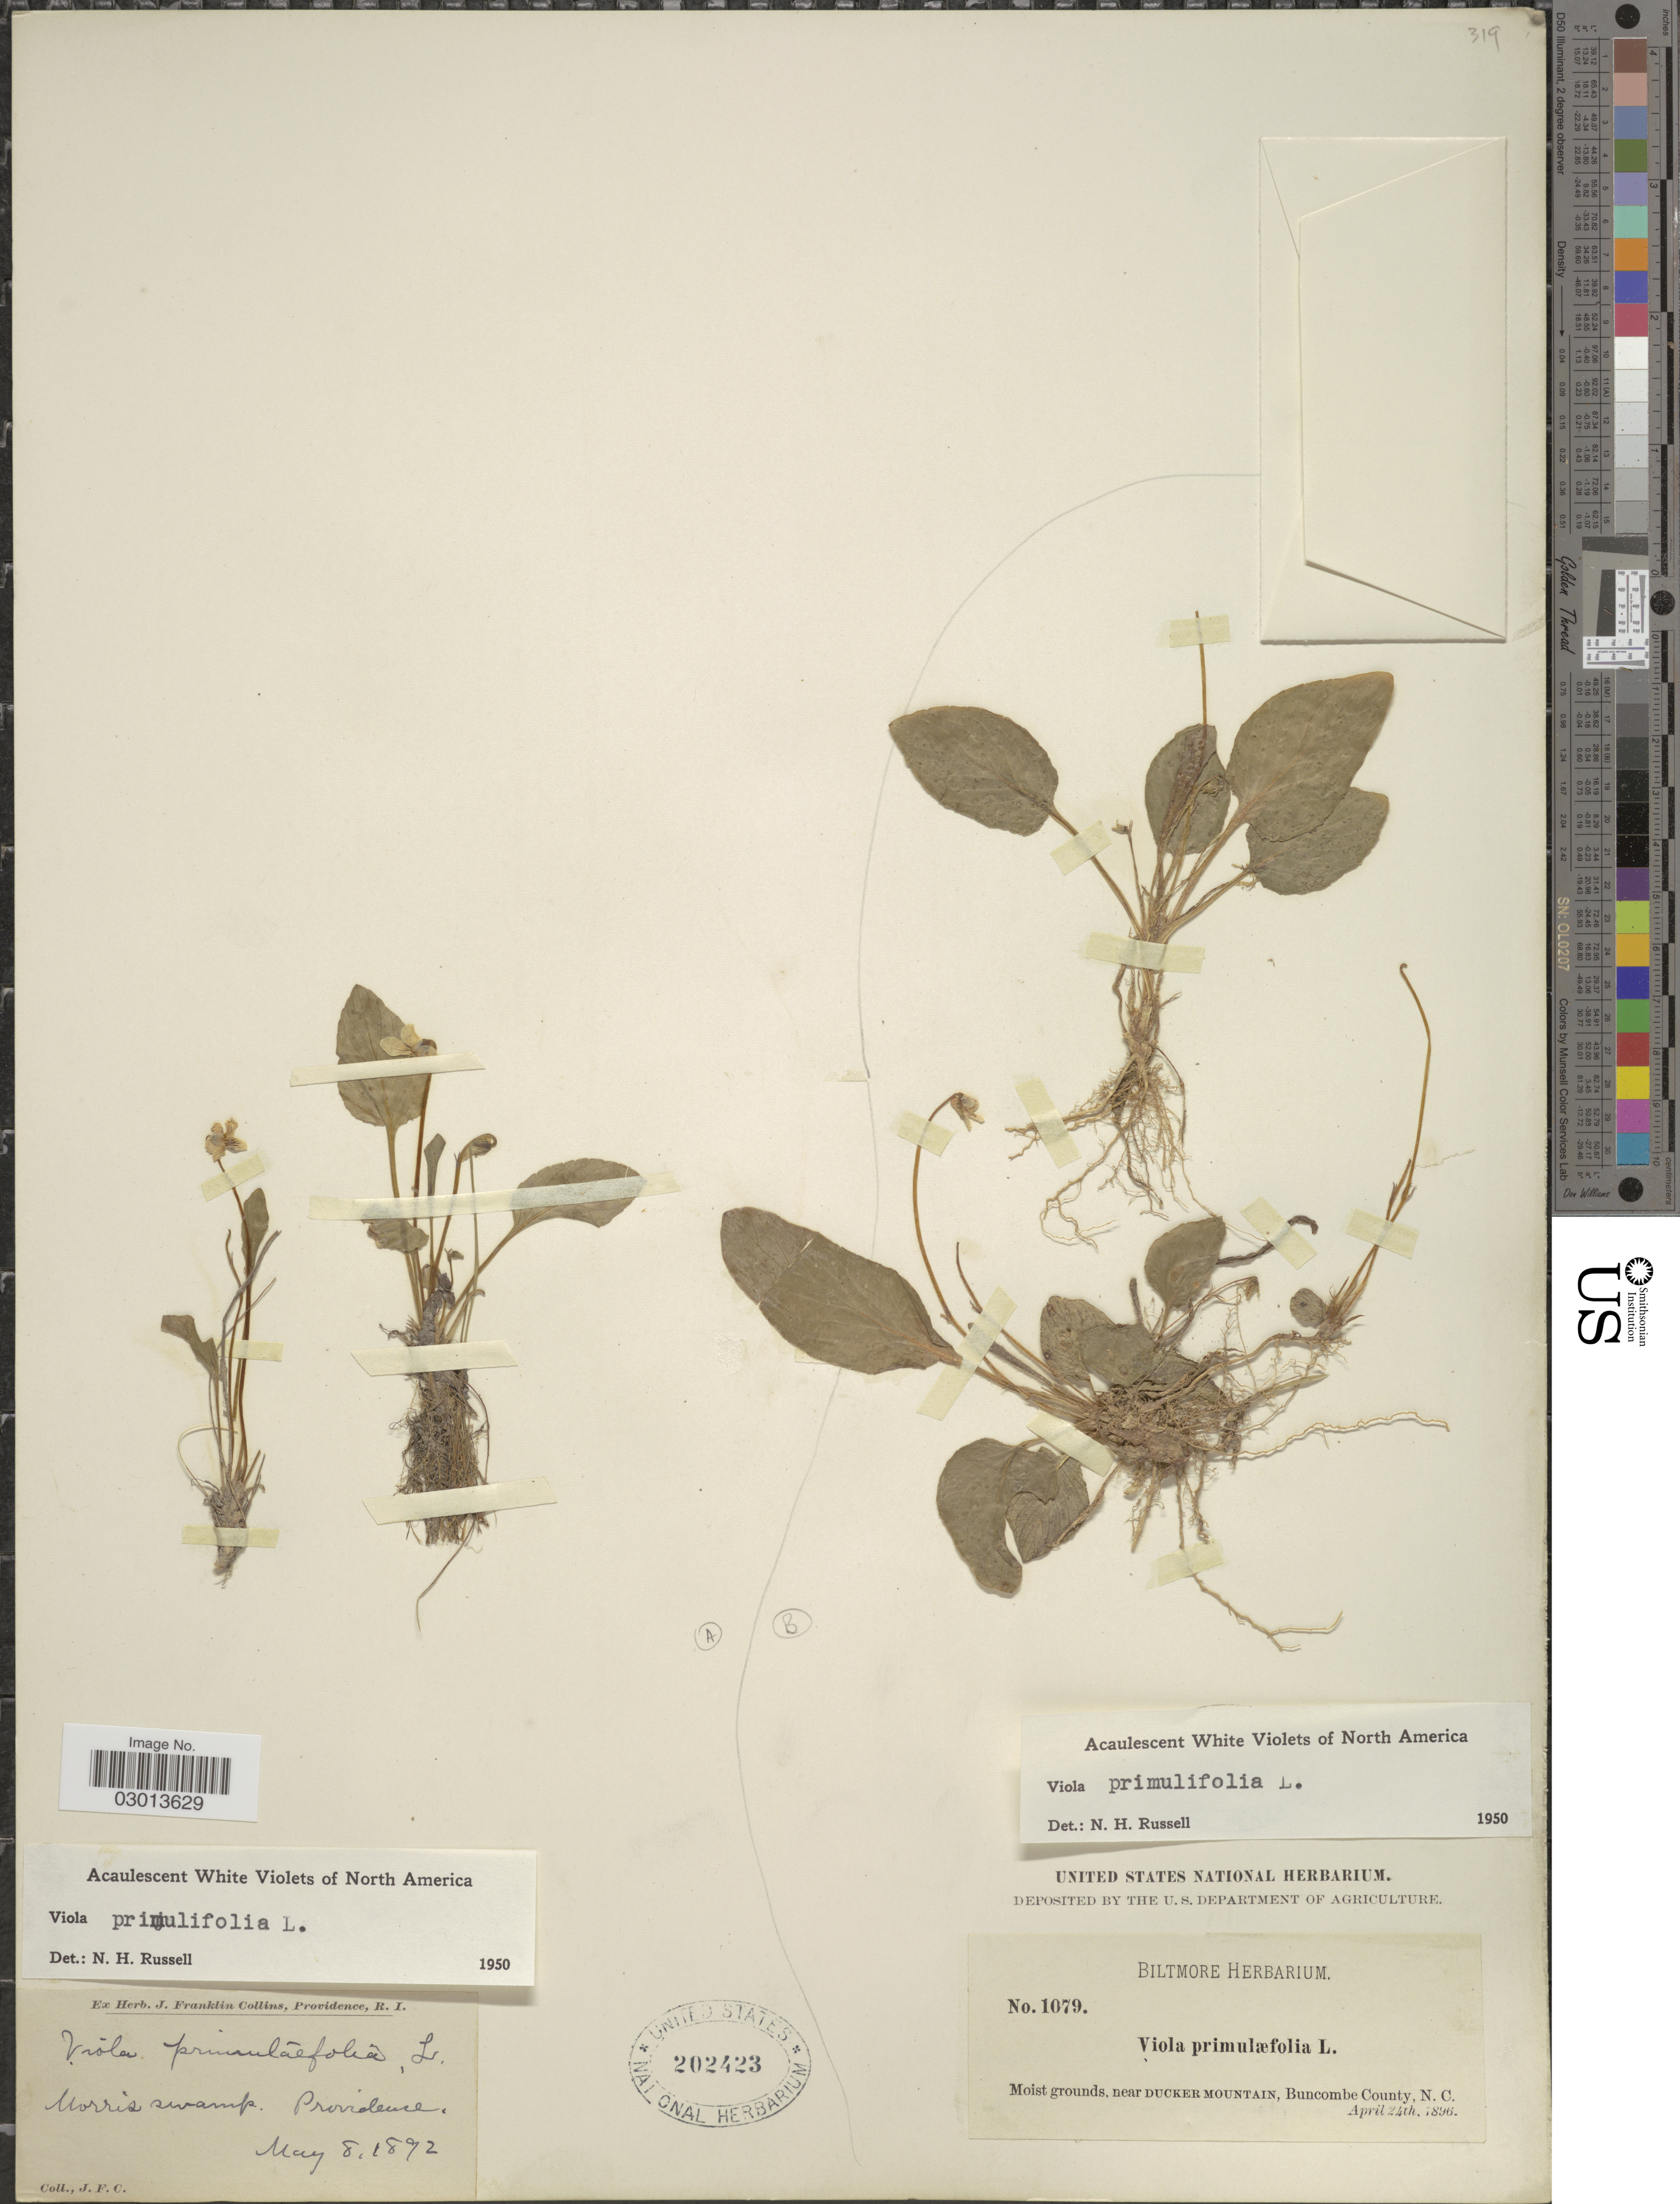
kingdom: Plantae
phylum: Tracheophyta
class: Magnoliopsida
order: Malpighiales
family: Violaceae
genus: Viola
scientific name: Viola primulifolia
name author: L.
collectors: J. Collins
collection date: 1892-05-08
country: United States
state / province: Rhode Island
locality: Morris swamp. Providence.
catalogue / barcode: US 202423